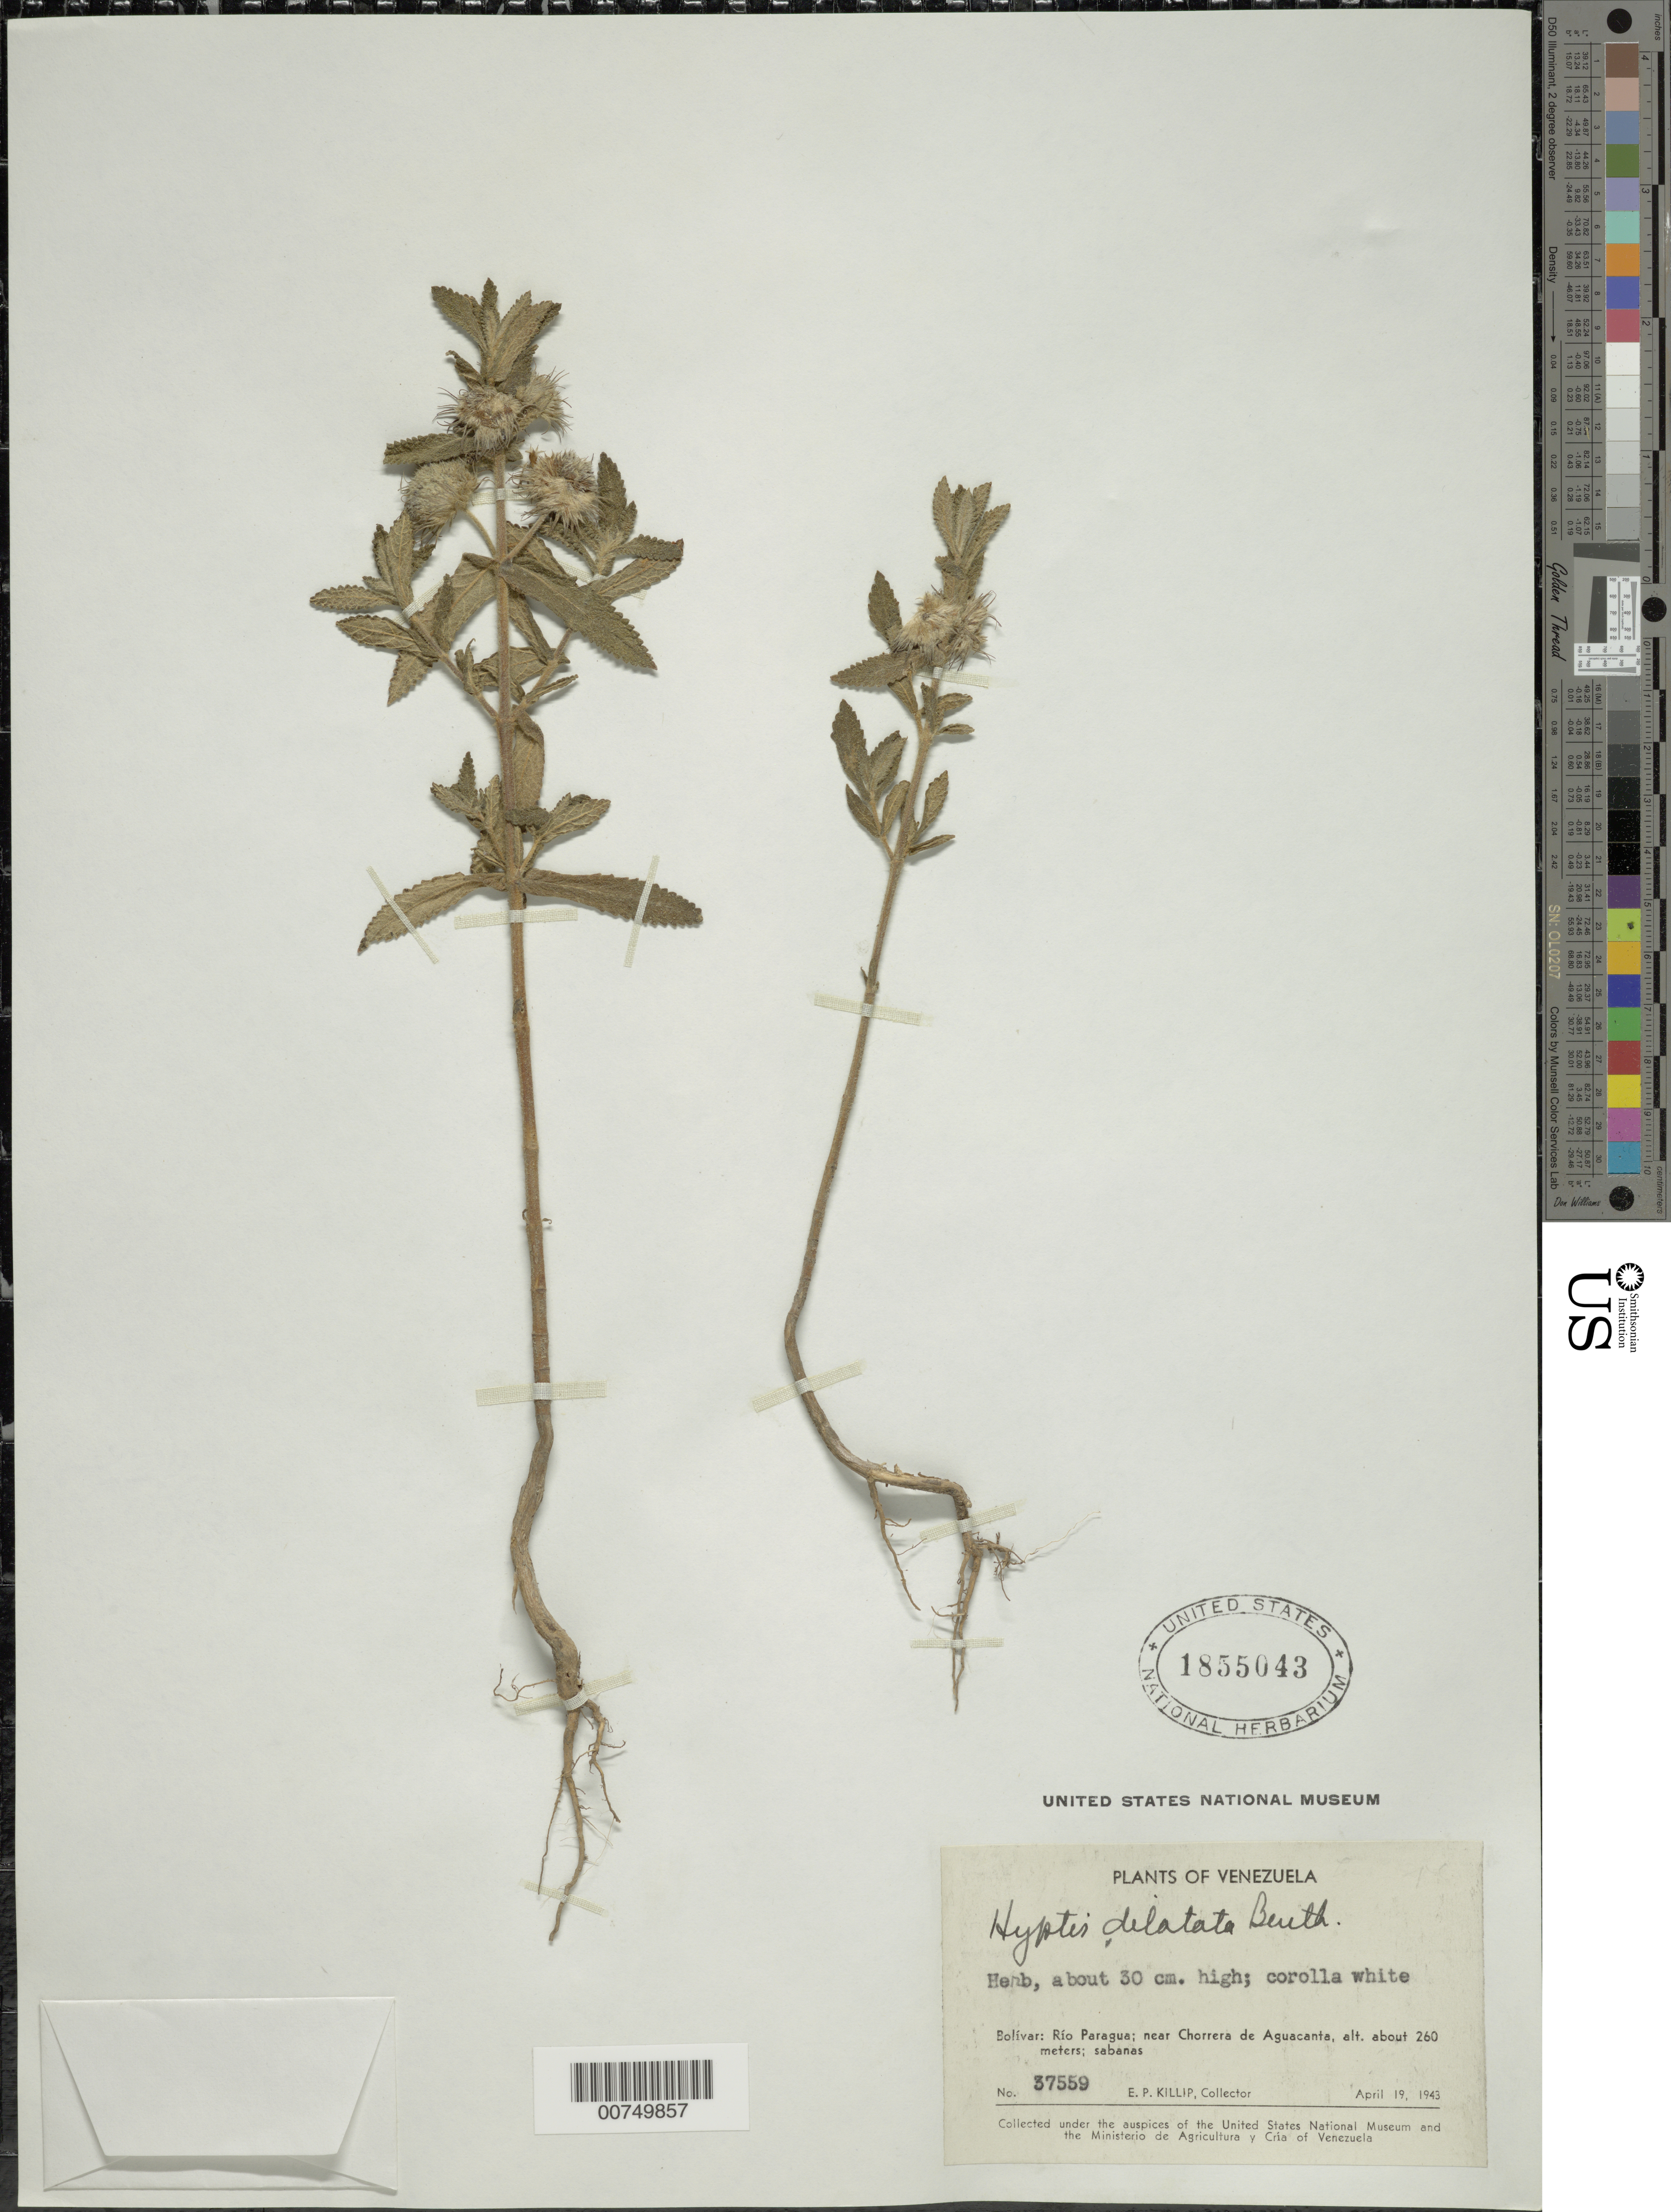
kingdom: Plantae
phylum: Tracheophyta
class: Magnoliopsida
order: Lamiales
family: Lamiaceae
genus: Hyptis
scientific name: Hyptis dilatata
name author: Benth.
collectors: E. P. Killip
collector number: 37559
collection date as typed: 19-Apr-43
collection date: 1943-04-19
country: Venezuela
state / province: Bolívar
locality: Río Paragua, near Chorrera de Aguacanta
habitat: Savanna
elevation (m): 260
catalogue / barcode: US 1855043